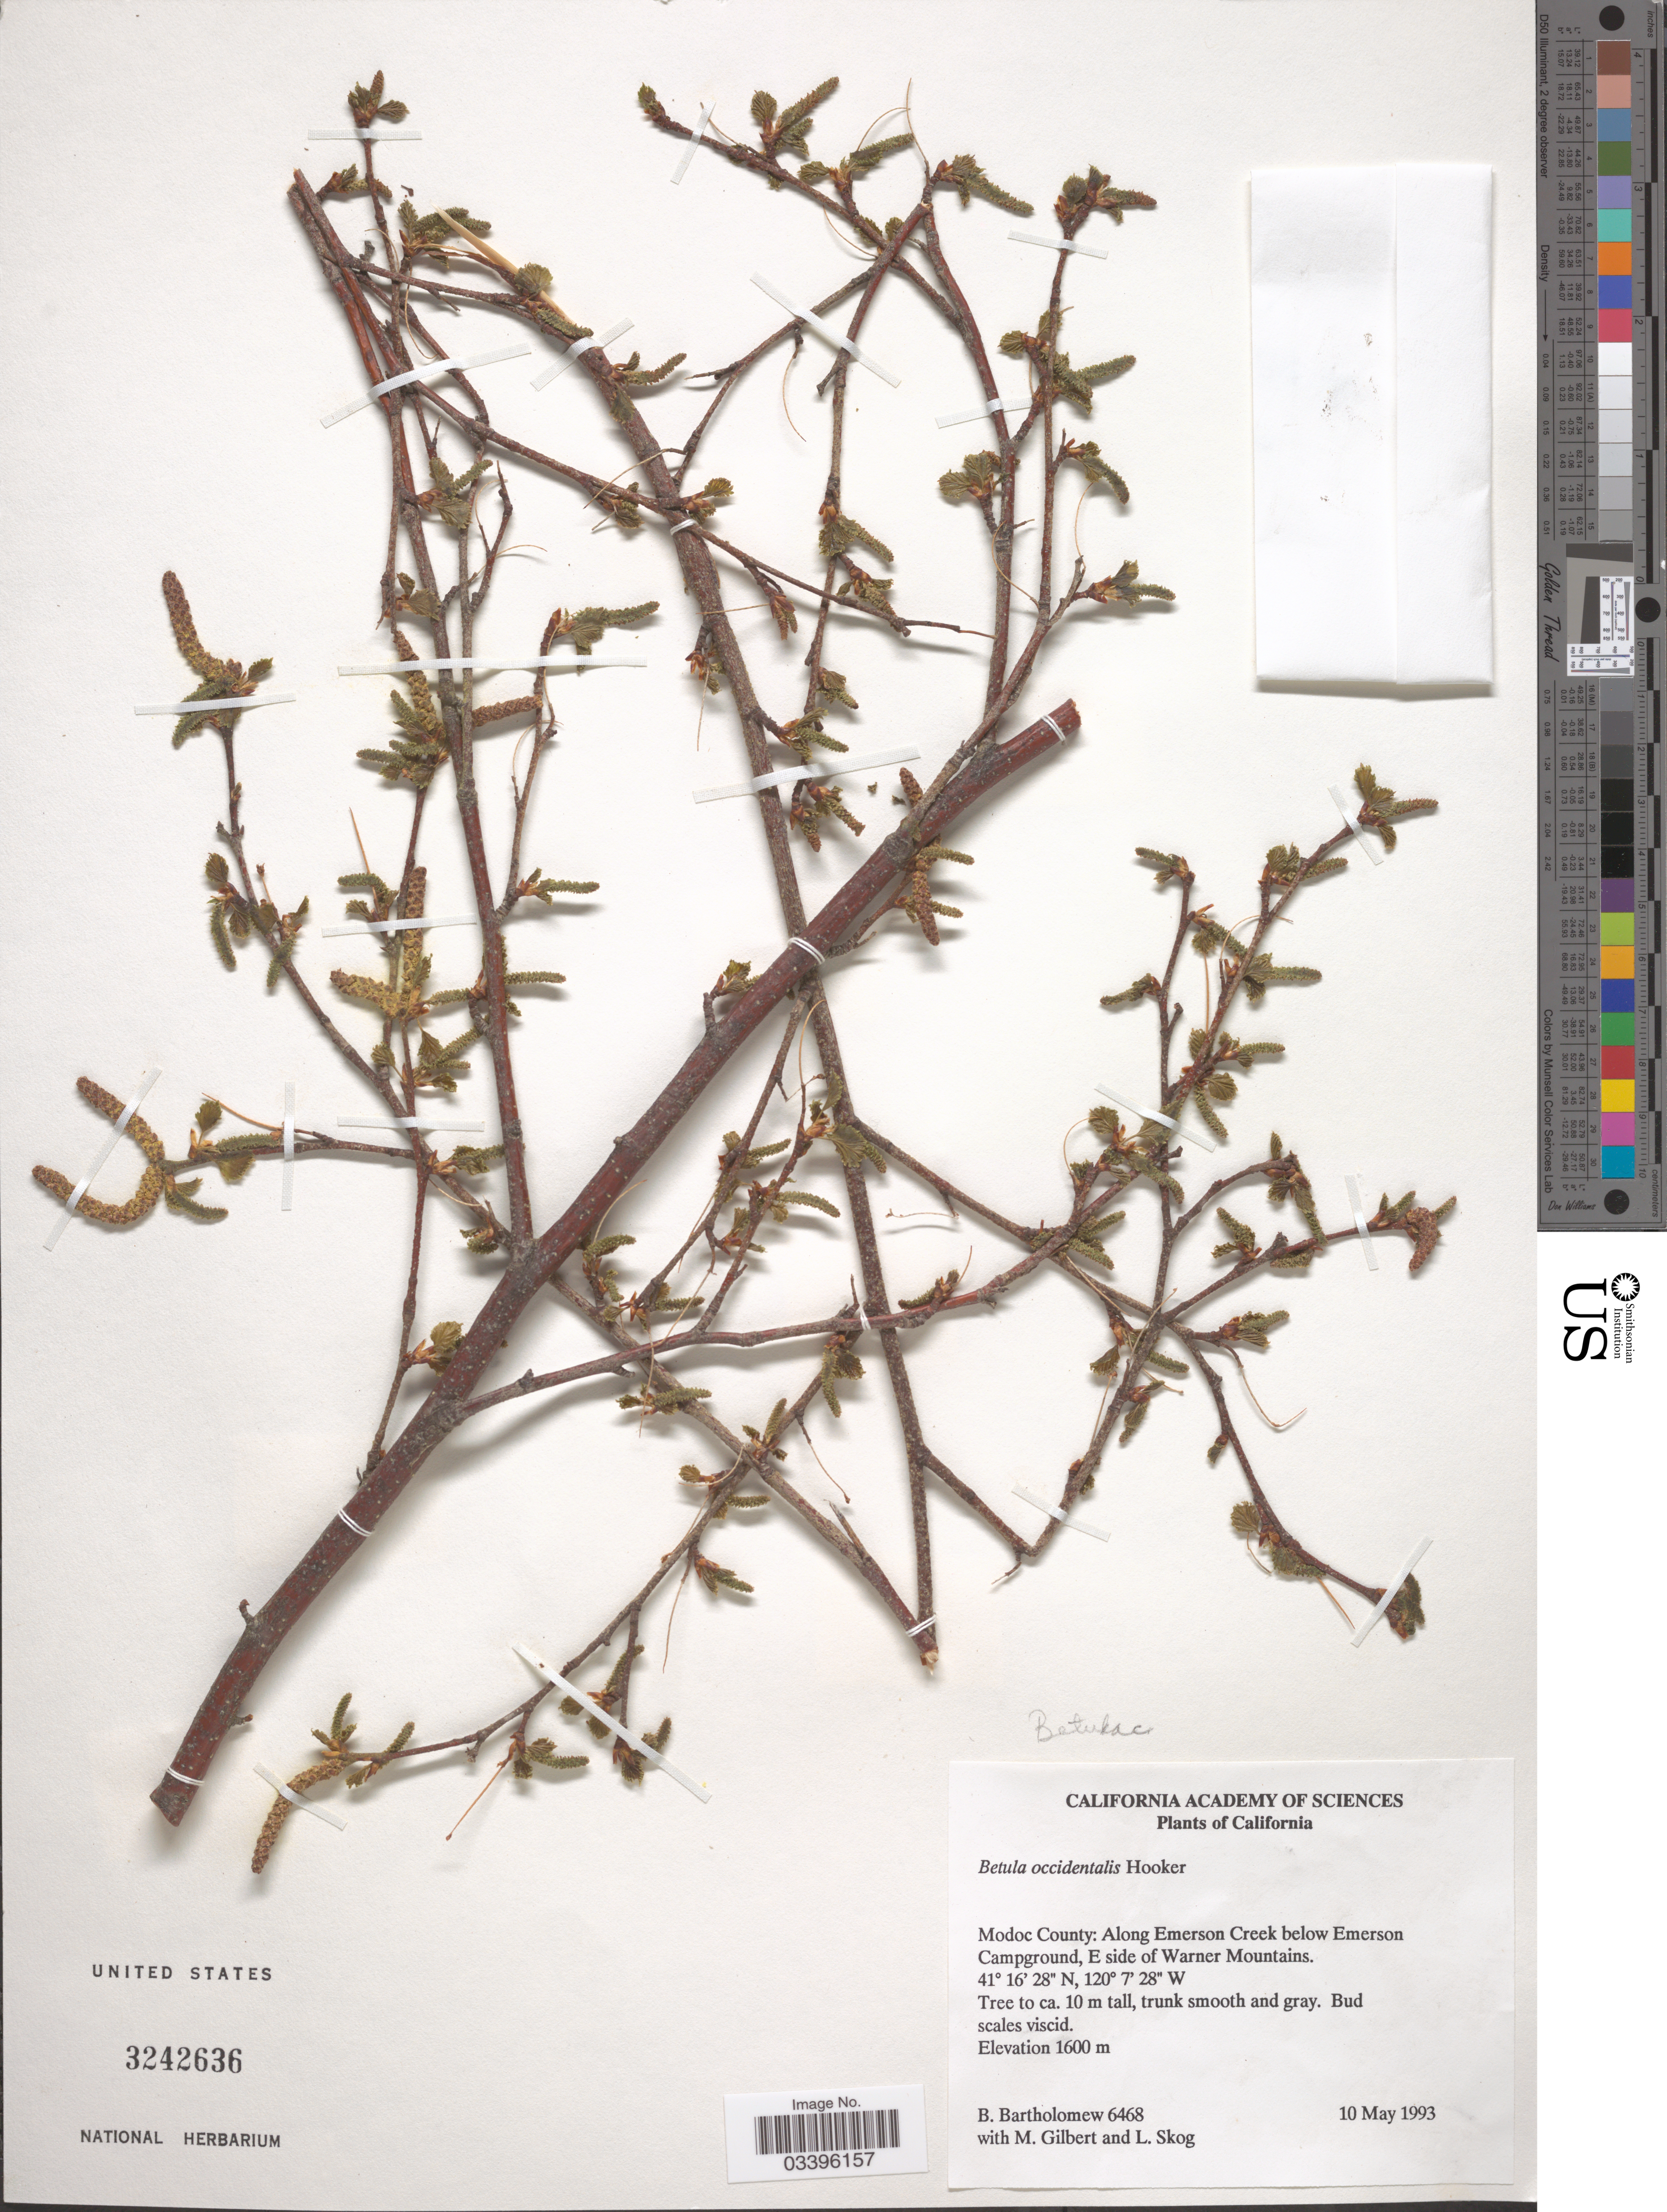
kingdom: Plantae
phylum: Tracheophyta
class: Magnoliopsida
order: Fagales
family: Betulaceae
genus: Betula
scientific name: Betula occidentalis var. fecunda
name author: Fernald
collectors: B. Bartholomew, M. Gilbert & L. E. Skog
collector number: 6468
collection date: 1993-05-10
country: United States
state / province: California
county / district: Modoc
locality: Modoc County: Along Emerson Creek below Emerson Campground, E side of Warner Mountains.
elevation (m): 1600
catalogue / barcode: US 3242636